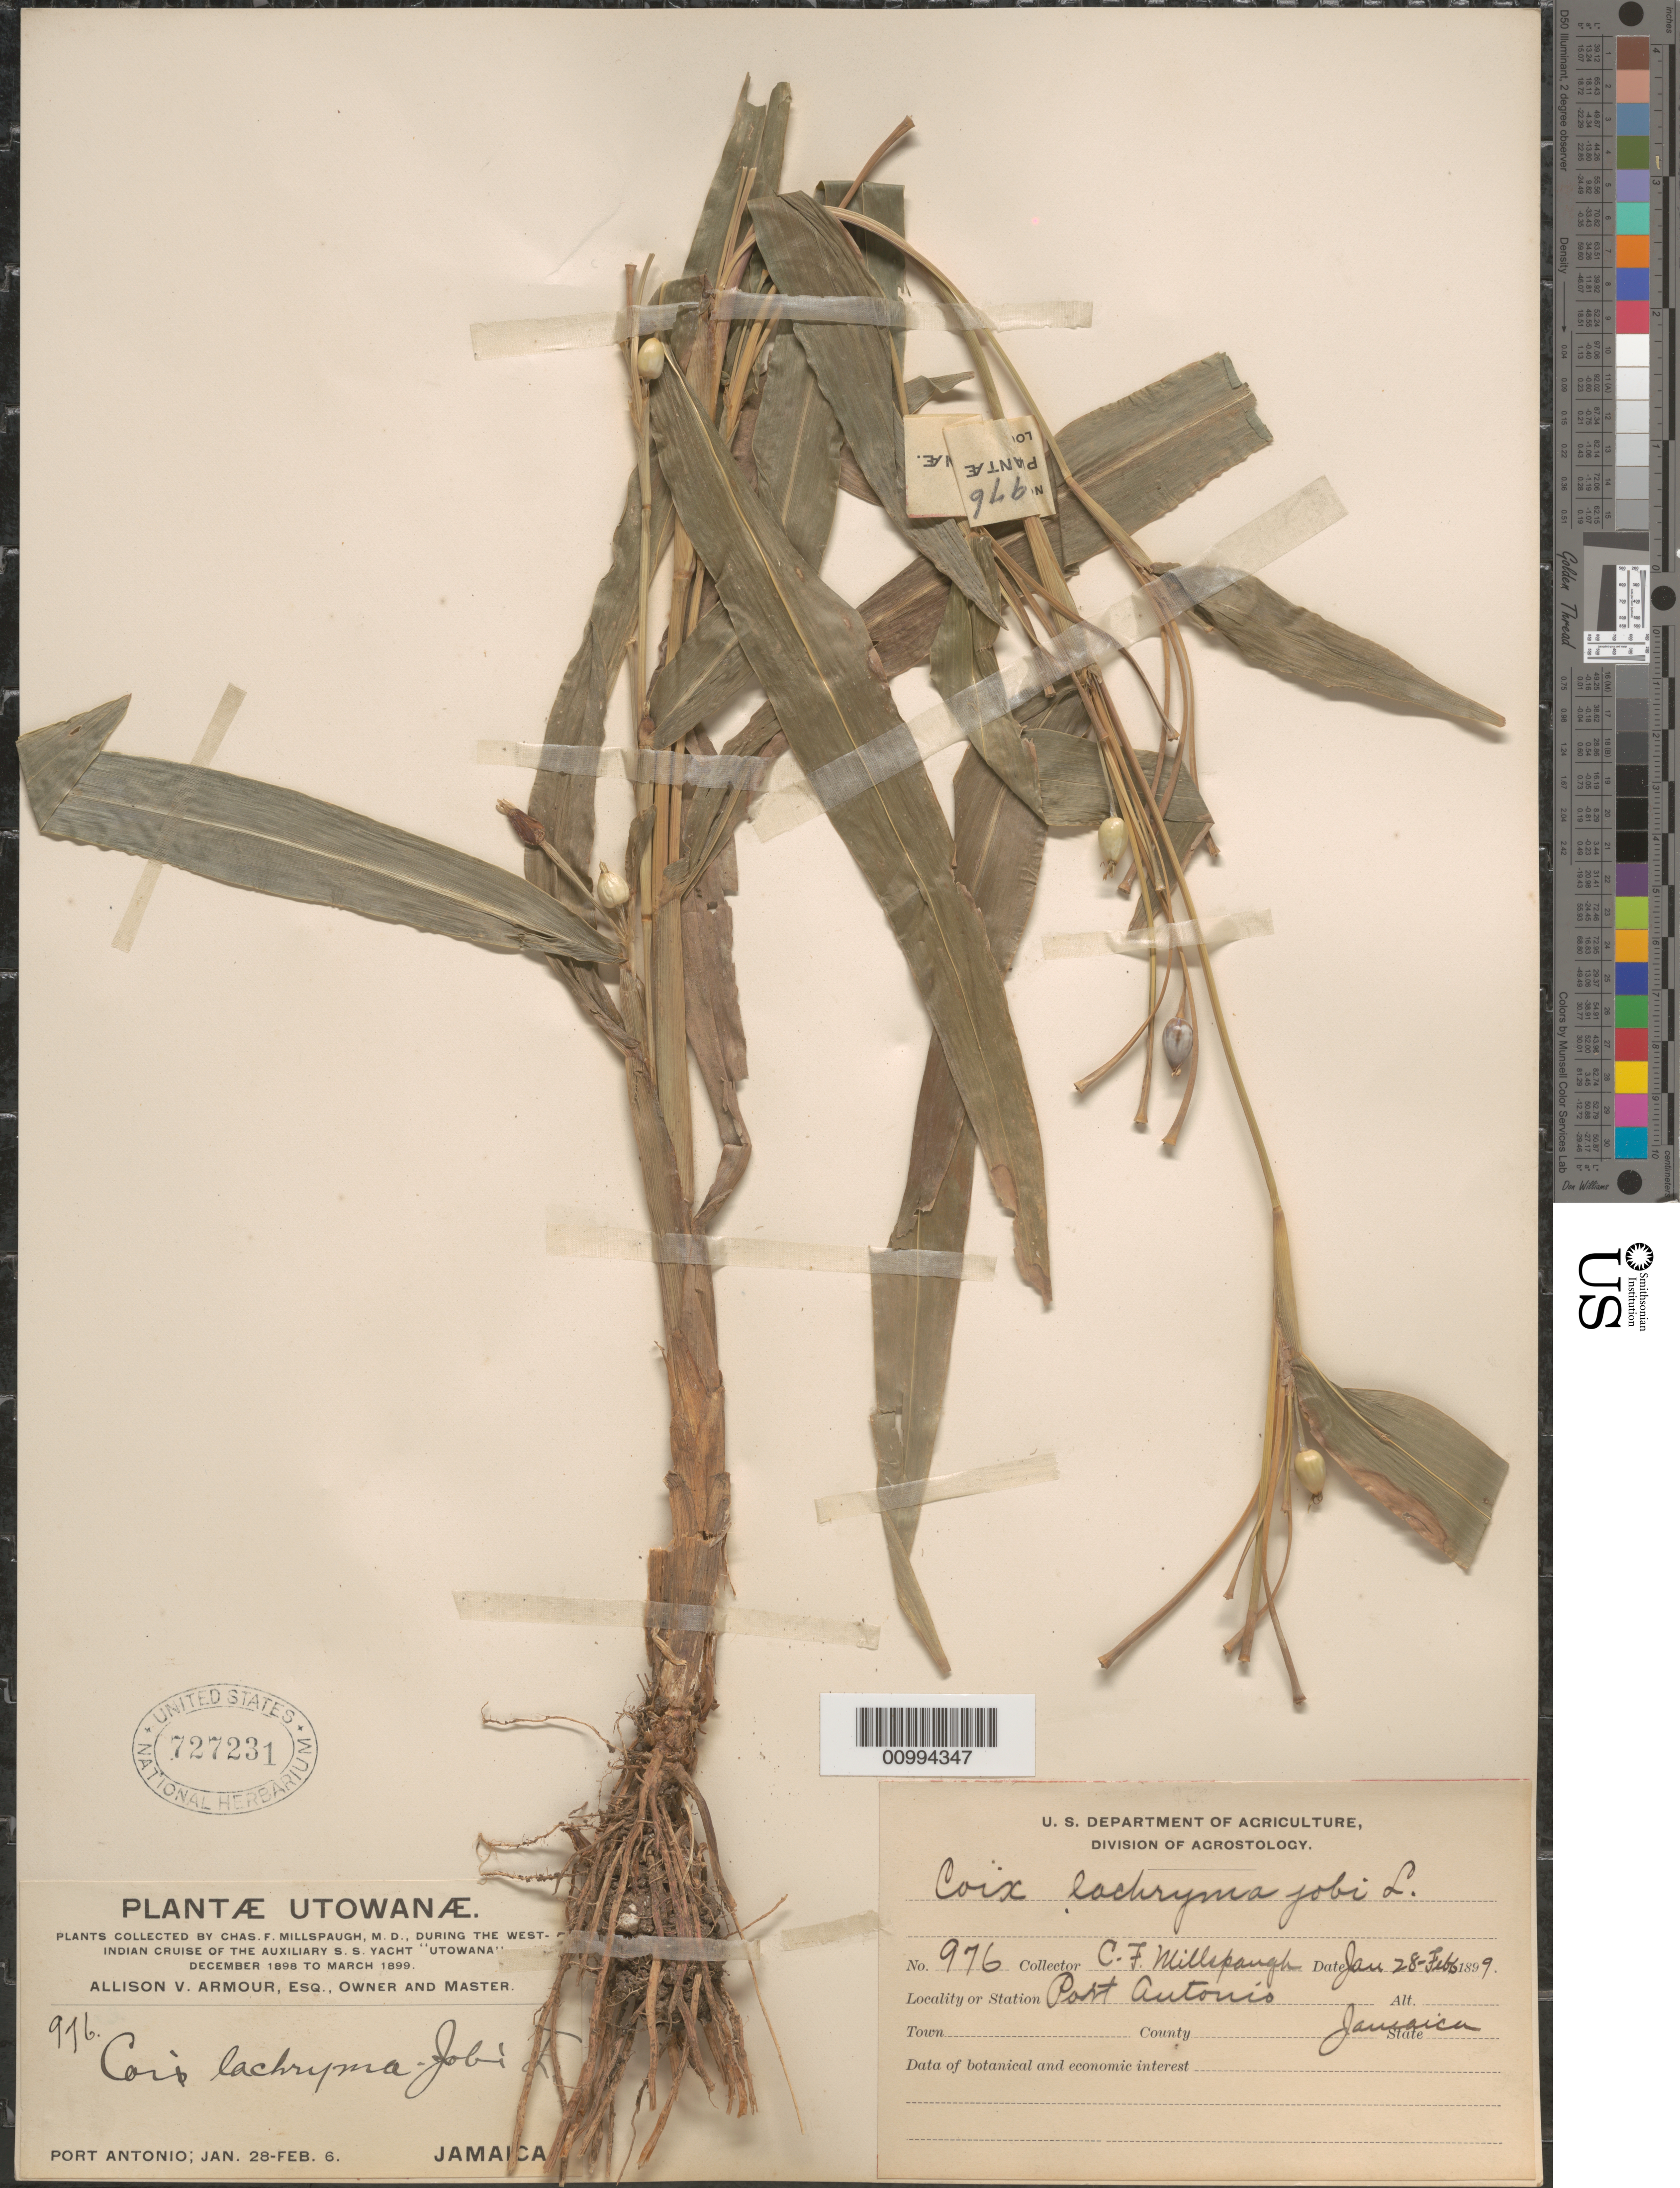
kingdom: Plantae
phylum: Tracheophyta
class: Liliopsida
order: Poales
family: Poaceae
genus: Coix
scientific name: Coix lacryma-jobi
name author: L.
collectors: C. F. Millspaugh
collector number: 976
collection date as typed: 28 Jan 1899 to 06 Feb 1899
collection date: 1899-01-28/1899-02-06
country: Jamaica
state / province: Portland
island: Jamaica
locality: Port Antonio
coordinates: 0 N, 0 E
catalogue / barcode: US 727231